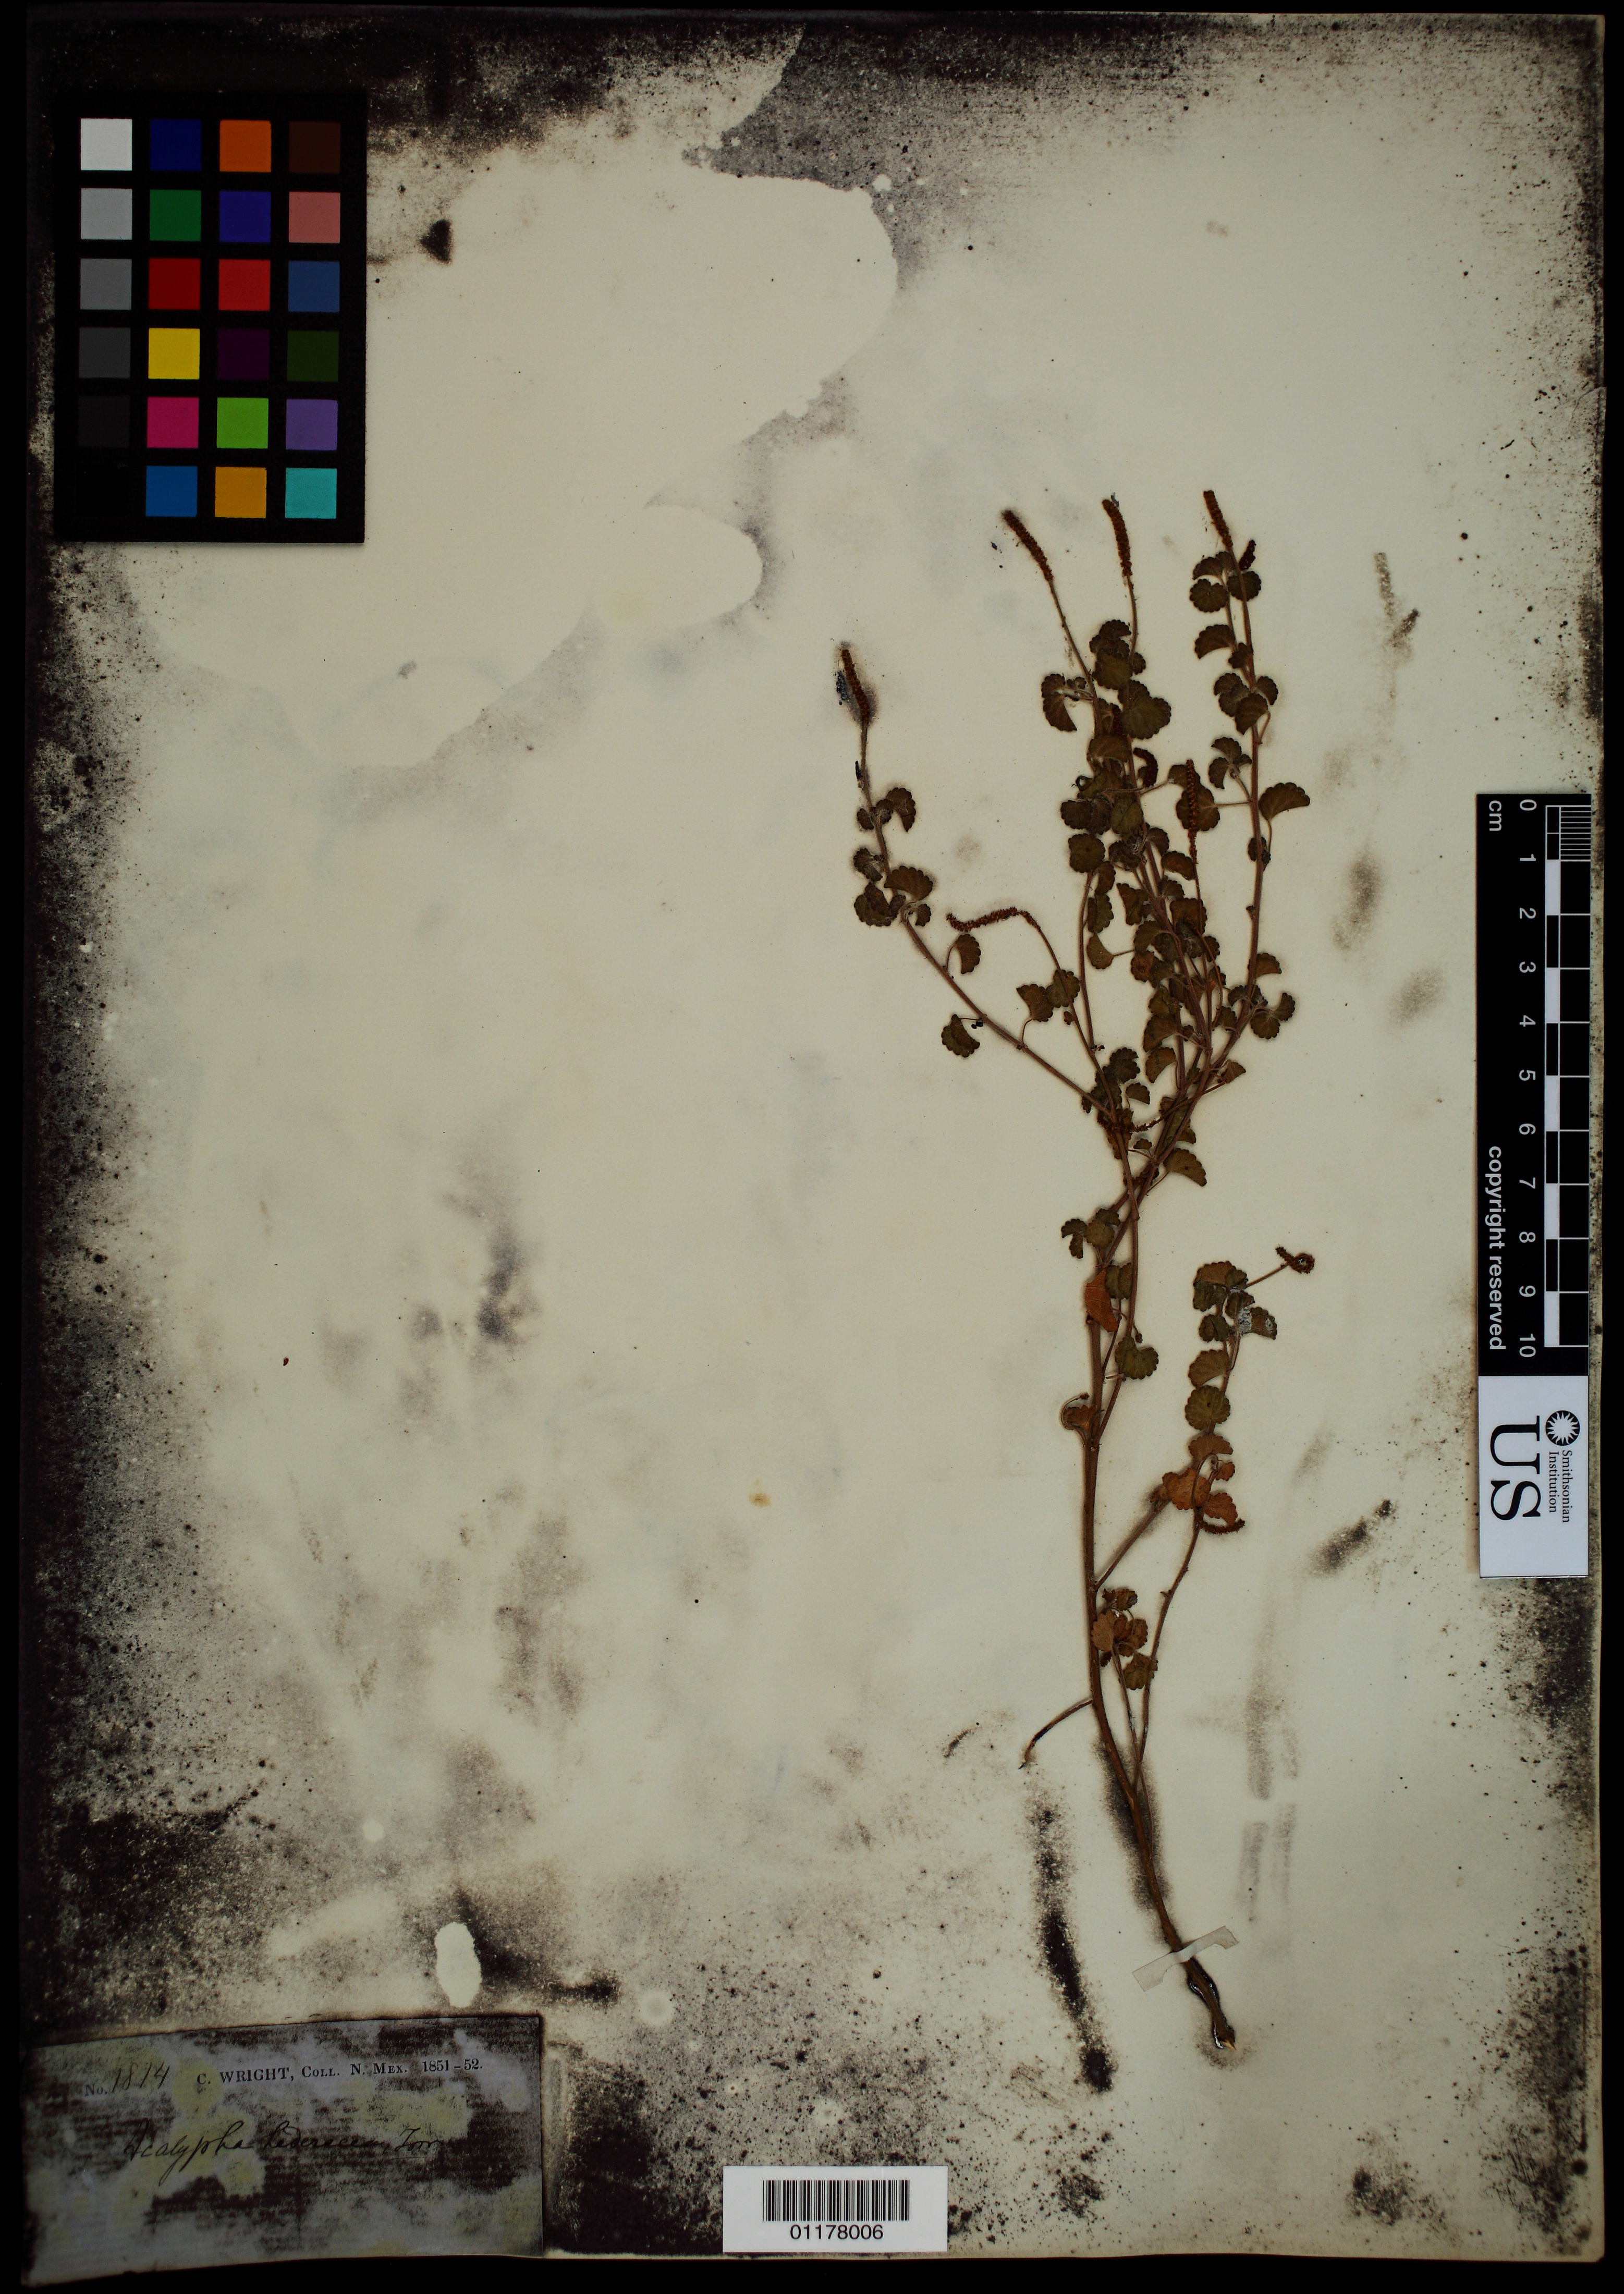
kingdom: Plantae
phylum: Tracheophyta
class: Magnoliopsida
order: Malpighiales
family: Euphorbiaceae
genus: Acalypha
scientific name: Acalypha hederacea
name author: Torr.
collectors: C. Wright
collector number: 1814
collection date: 1851/1852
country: United States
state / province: New Mexico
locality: "N. Mex." [=northern Mexico or New Mexico? either way possibly referring to present-day Arizona or Texas]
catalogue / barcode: US 1